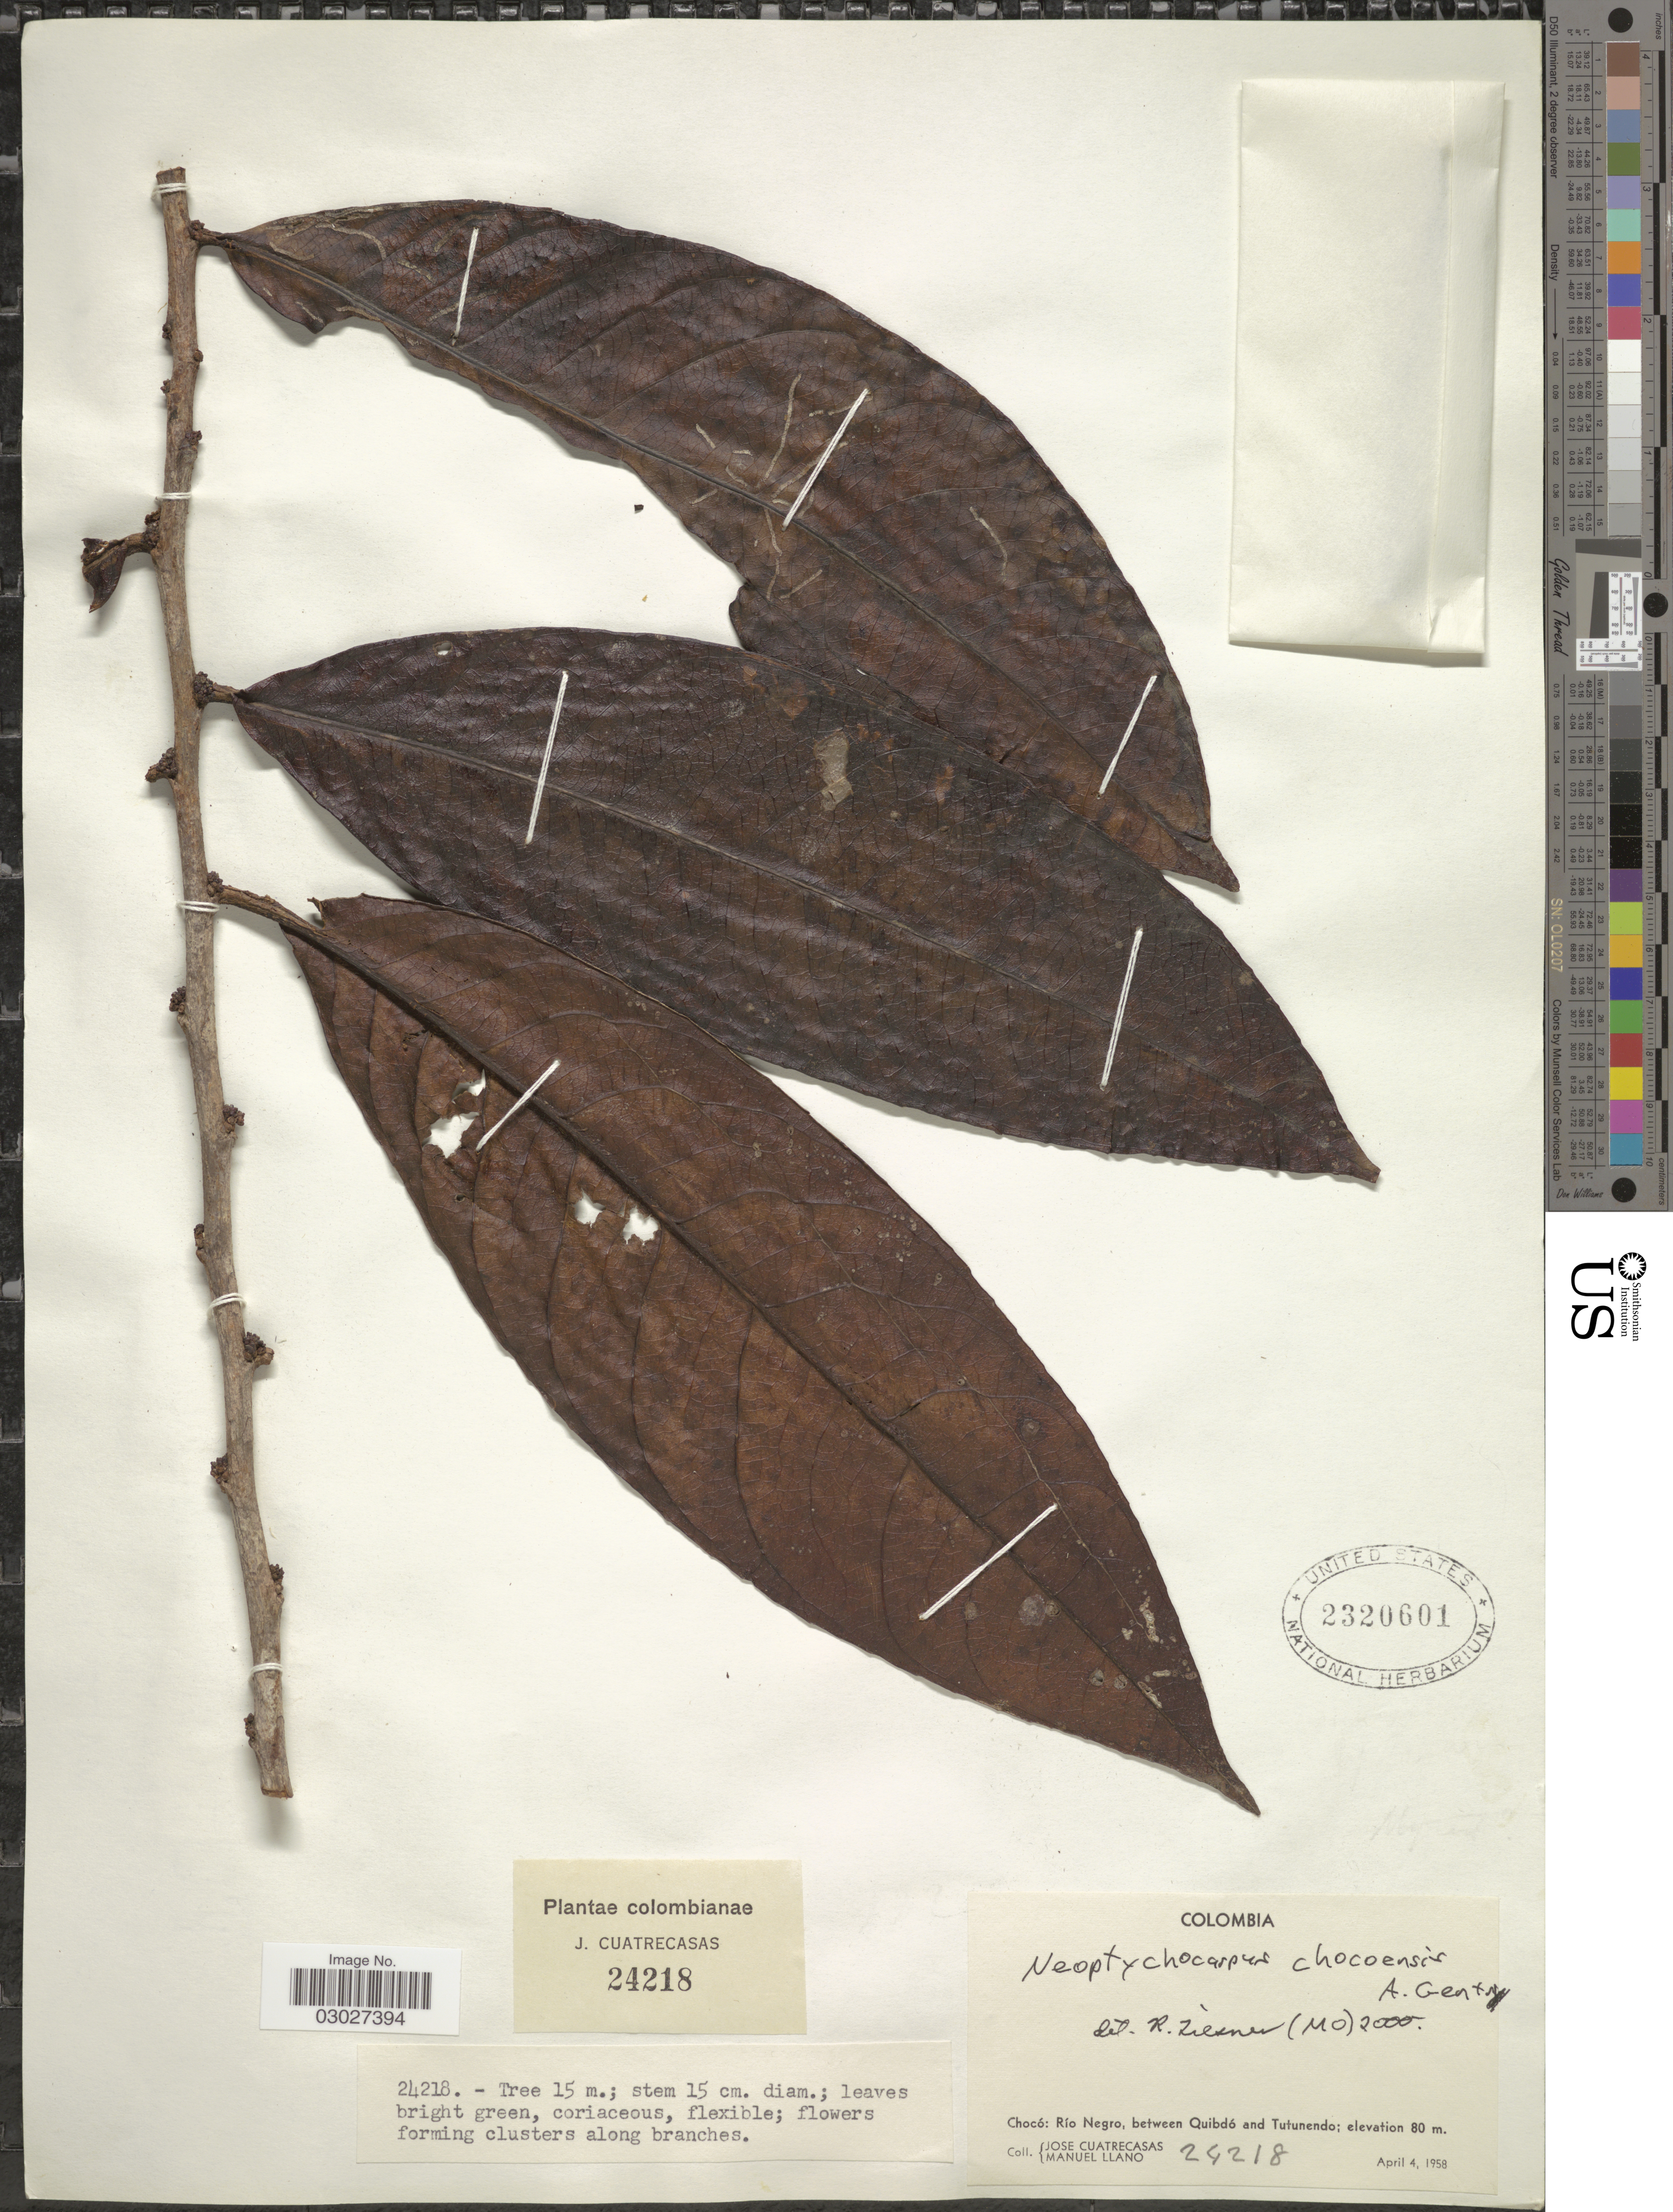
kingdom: Plantae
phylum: Tracheophyta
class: Magnoliopsida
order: Malpighiales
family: Salicaceae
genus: Casearia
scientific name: Casearia chocoensis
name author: (A.H. Gentry & Forero) Mestier et al.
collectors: J. Cuatrecasas & M. Llano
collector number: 24218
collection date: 1958-04-04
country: Colombia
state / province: Chocó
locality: Río Negro, between Quibdó and Tutunendo.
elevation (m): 80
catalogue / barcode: US 2320601